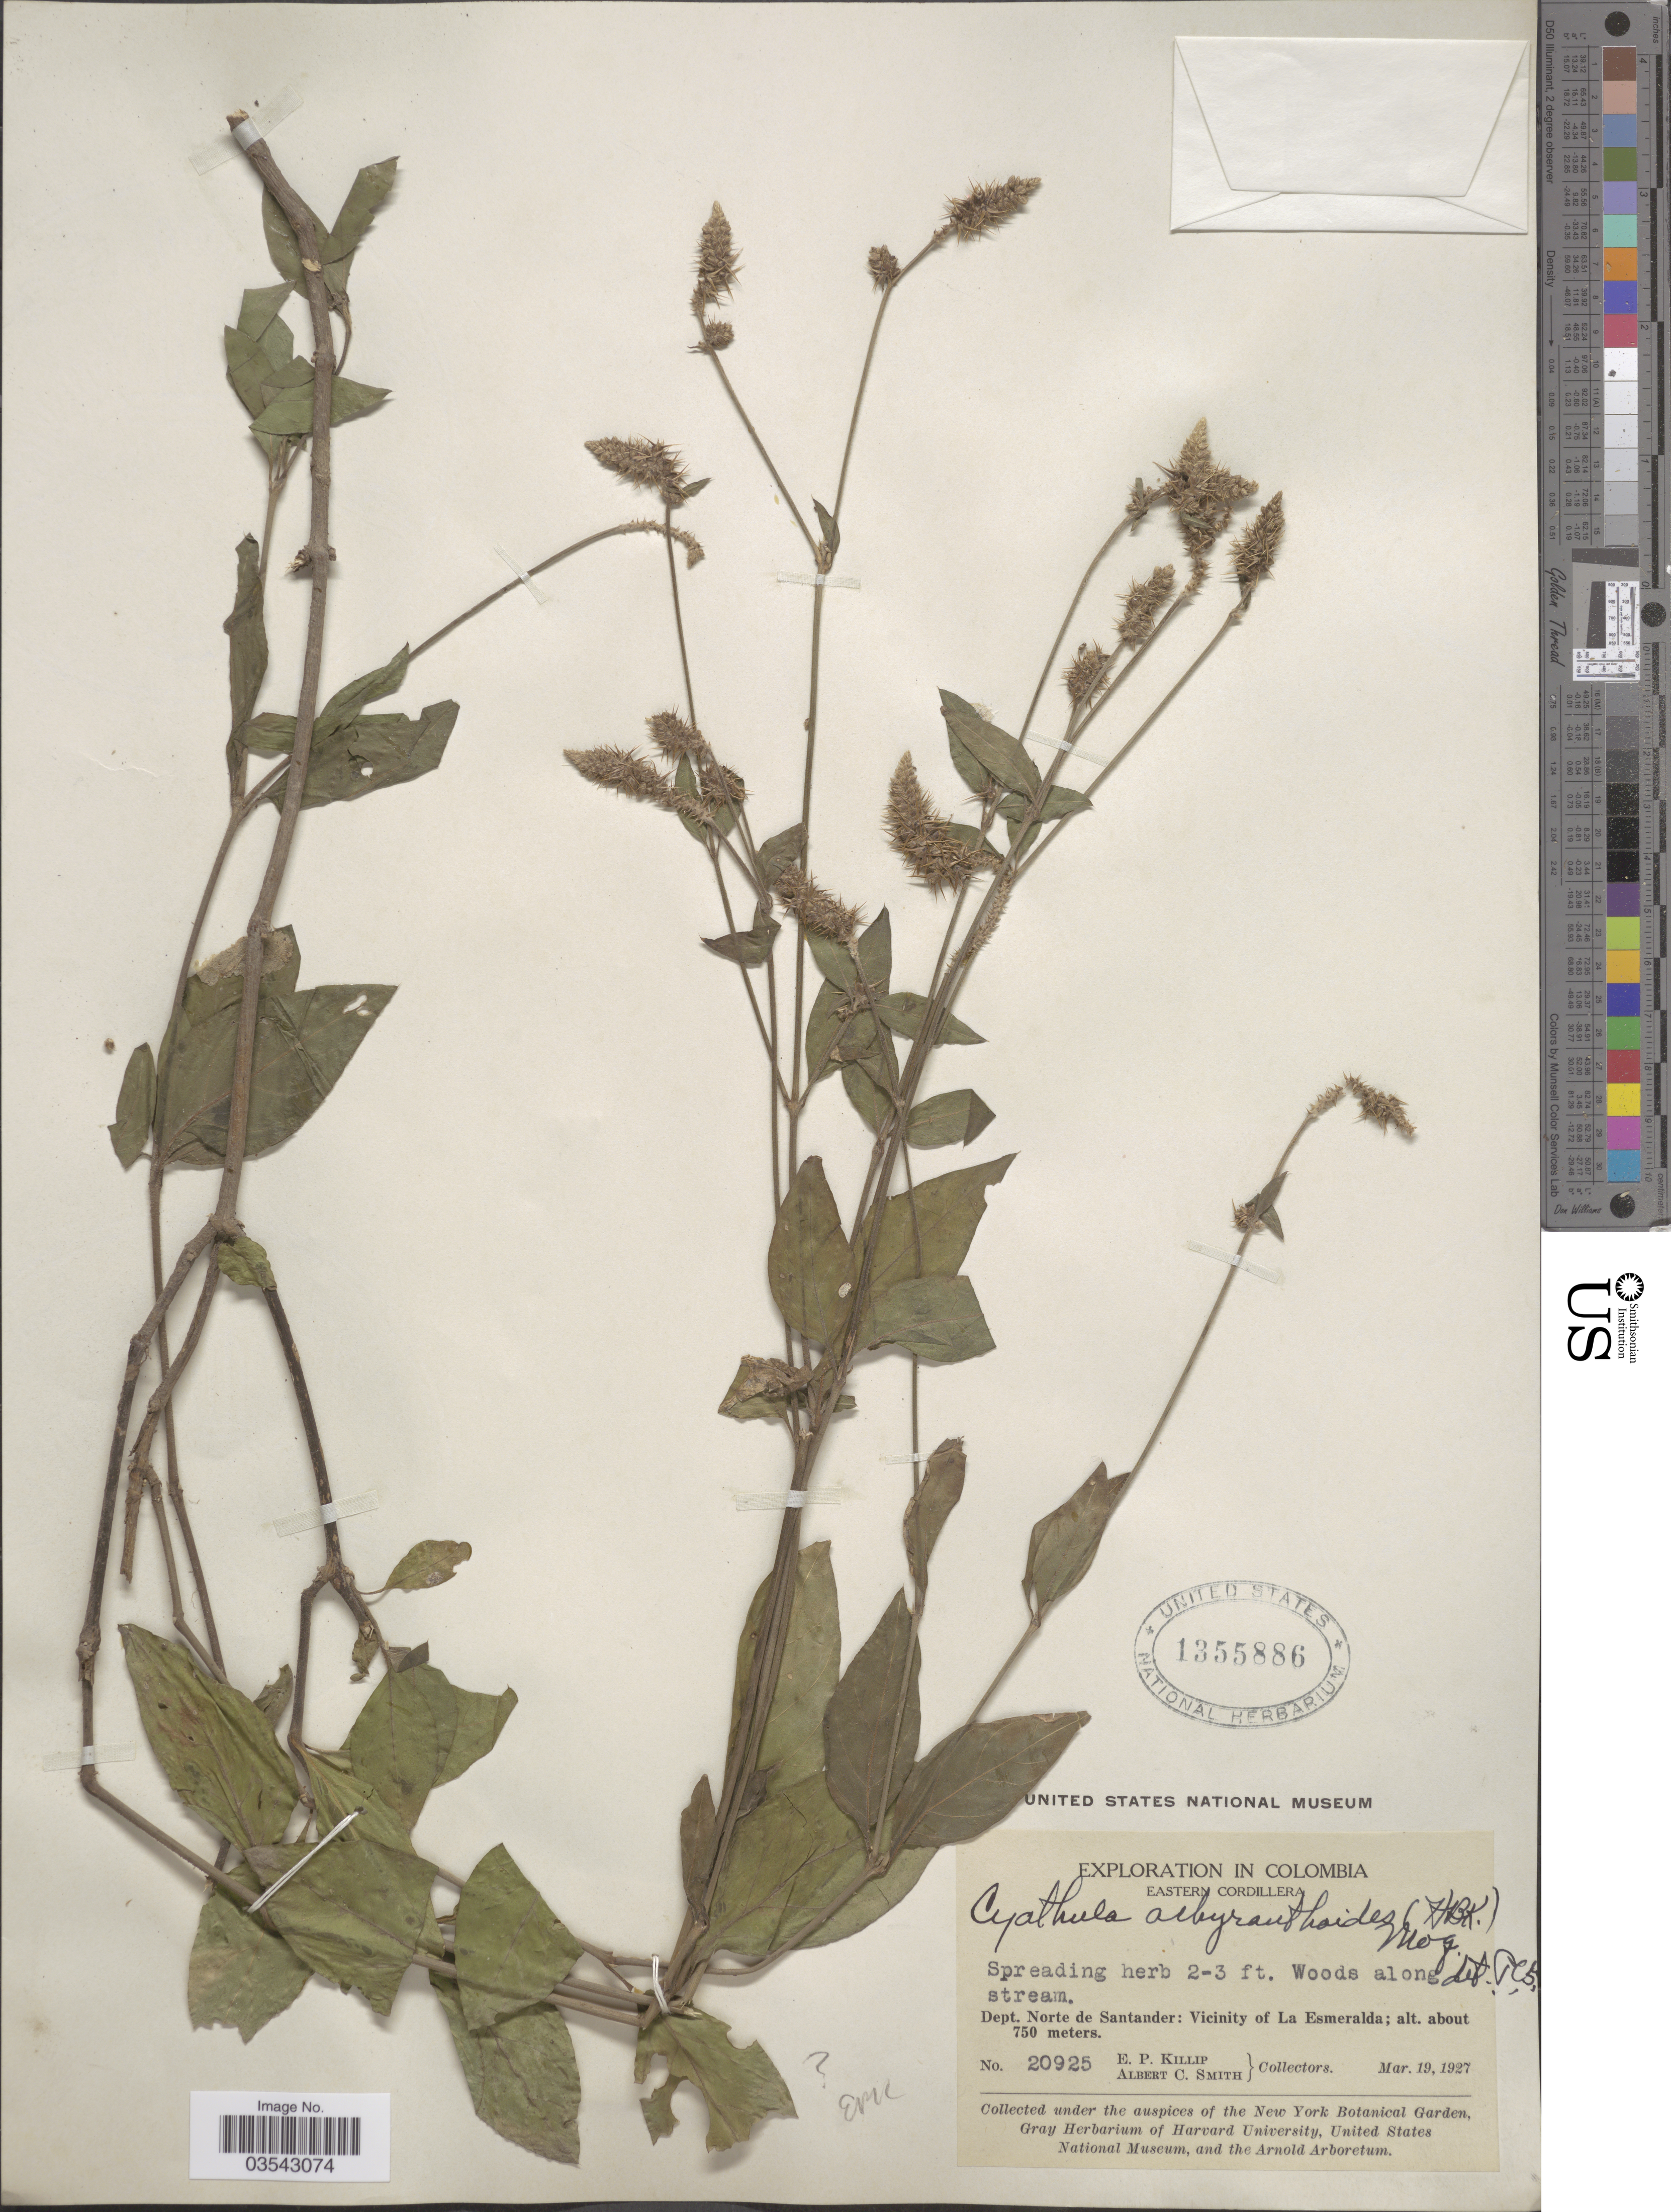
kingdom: Plantae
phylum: Tracheophyta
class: Magnoliopsida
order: Caryophyllales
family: Amaranthaceae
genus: Cyathula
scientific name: Cyathula achyranthoides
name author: (Kunth) Moq.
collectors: E. P. Killip & A. C. Smith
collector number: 20925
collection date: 1927-03-19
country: Colombia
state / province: Norte de Santander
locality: Eastern Cordillera. Dept. Norte de Santander: Vicinity of La Esmeralda.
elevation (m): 750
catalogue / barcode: US 1355886